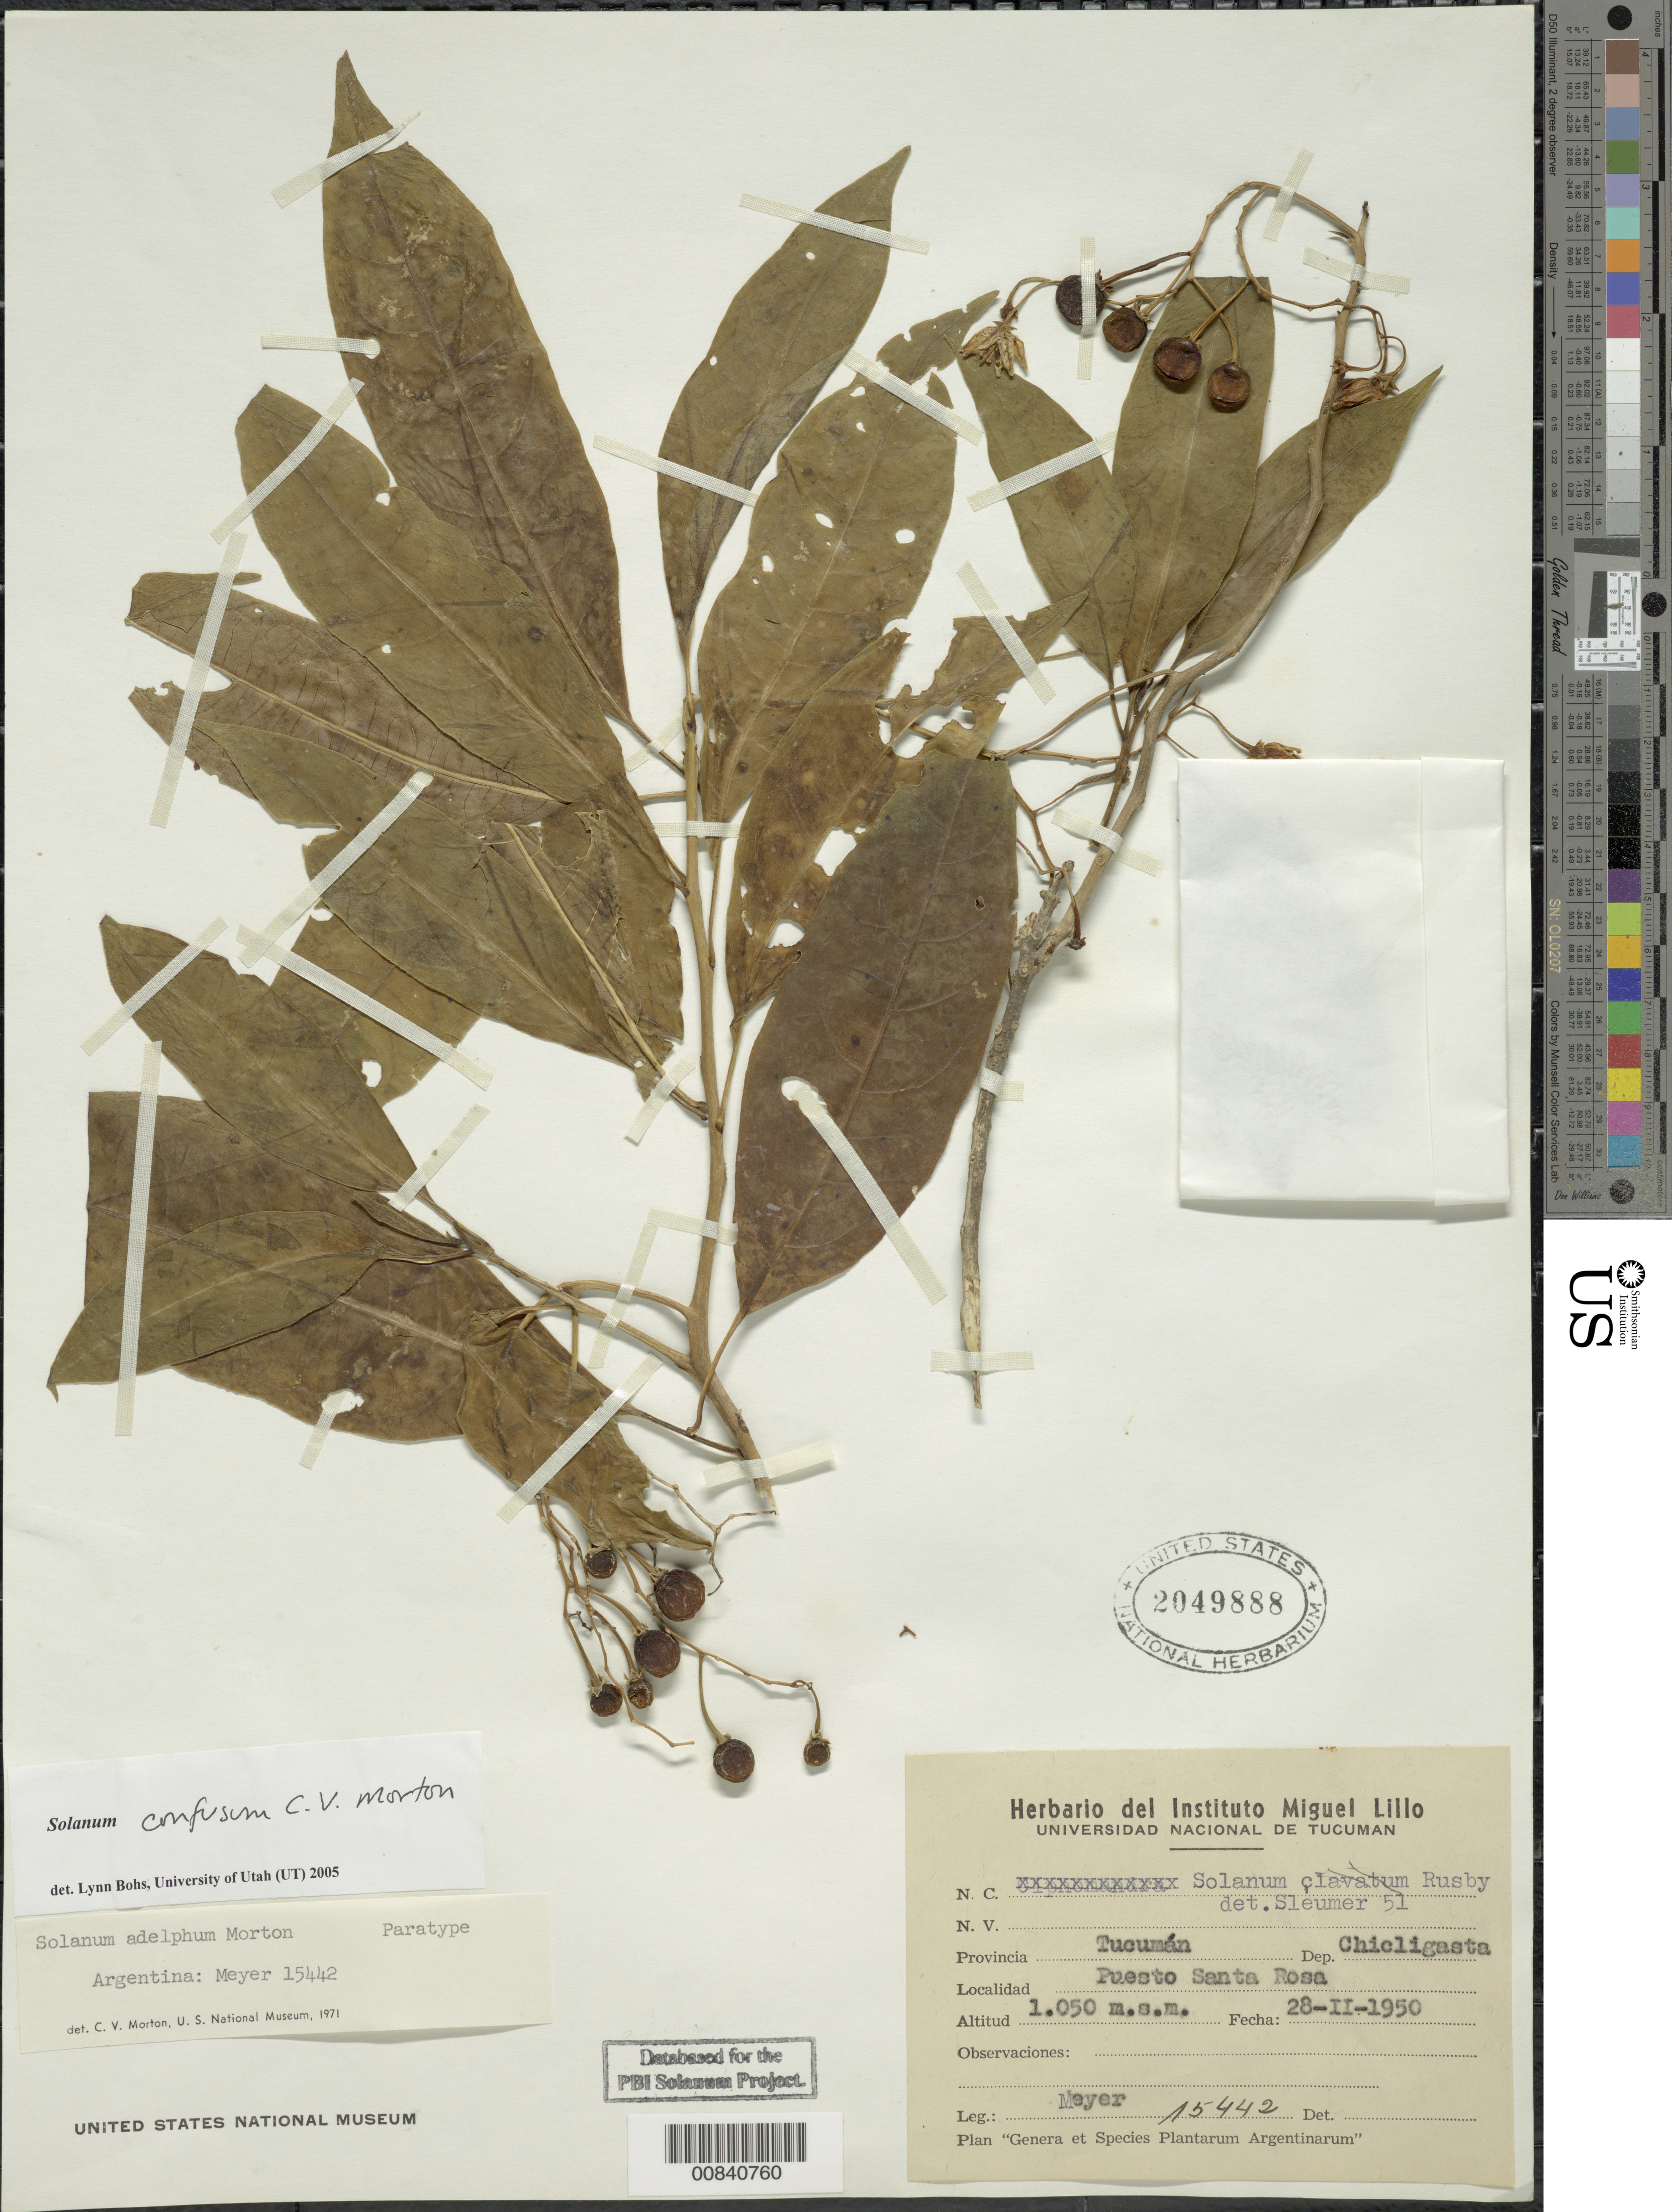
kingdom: Plantae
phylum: Tracheophyta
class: Magnoliopsida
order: Solanales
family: Solanaceae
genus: Solanum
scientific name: Solanum confusum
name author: C.V. Morton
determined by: Bohs, L. A.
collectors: -- Meyer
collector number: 15442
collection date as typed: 28 Feb 1950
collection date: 1950-02-28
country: Argentina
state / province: Tucumán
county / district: Chichigasta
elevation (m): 1050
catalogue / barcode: US 2049888